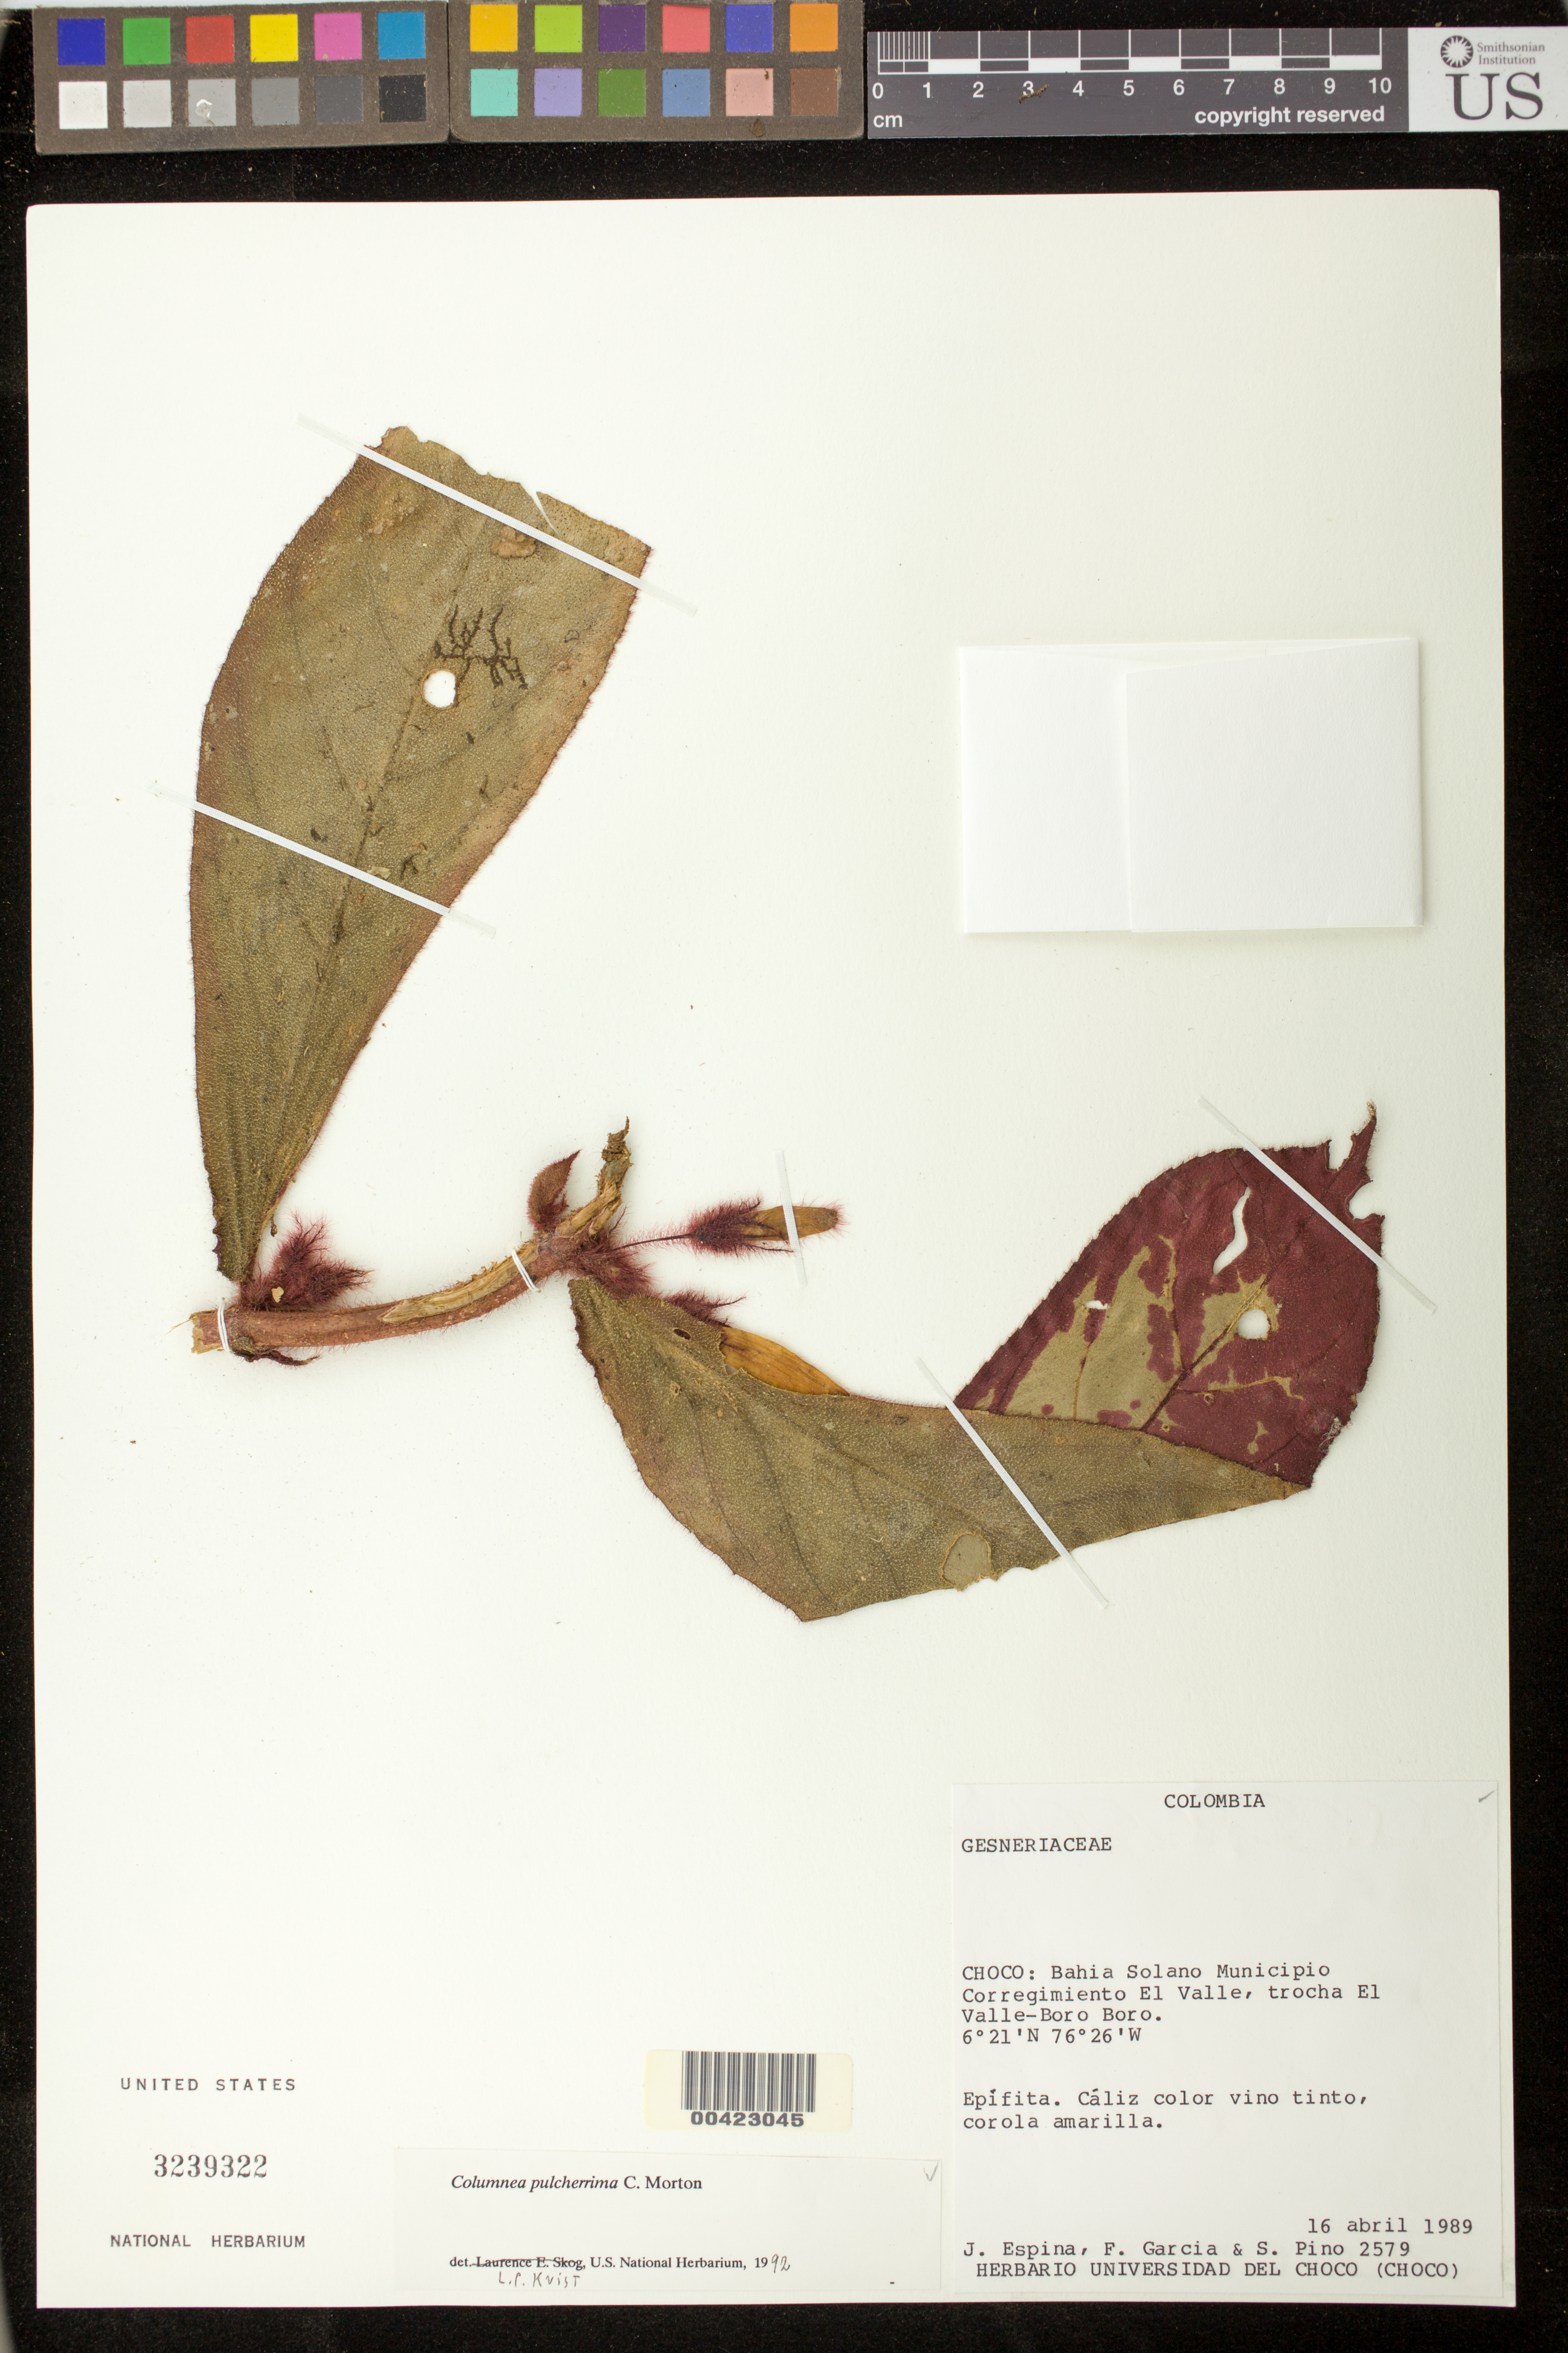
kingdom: Plantae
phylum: Tracheophyta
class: Magnoliopsida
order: Lamiales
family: Gesneriaceae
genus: Columnea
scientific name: Columnea pulcherrima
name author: C.V. Morton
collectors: J. Espina, F. Garcia & S. Pino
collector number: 2579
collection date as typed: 16 Apr 1989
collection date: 1989-04-16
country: Colombia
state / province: Chocó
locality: Bahia Solano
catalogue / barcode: US 3239322